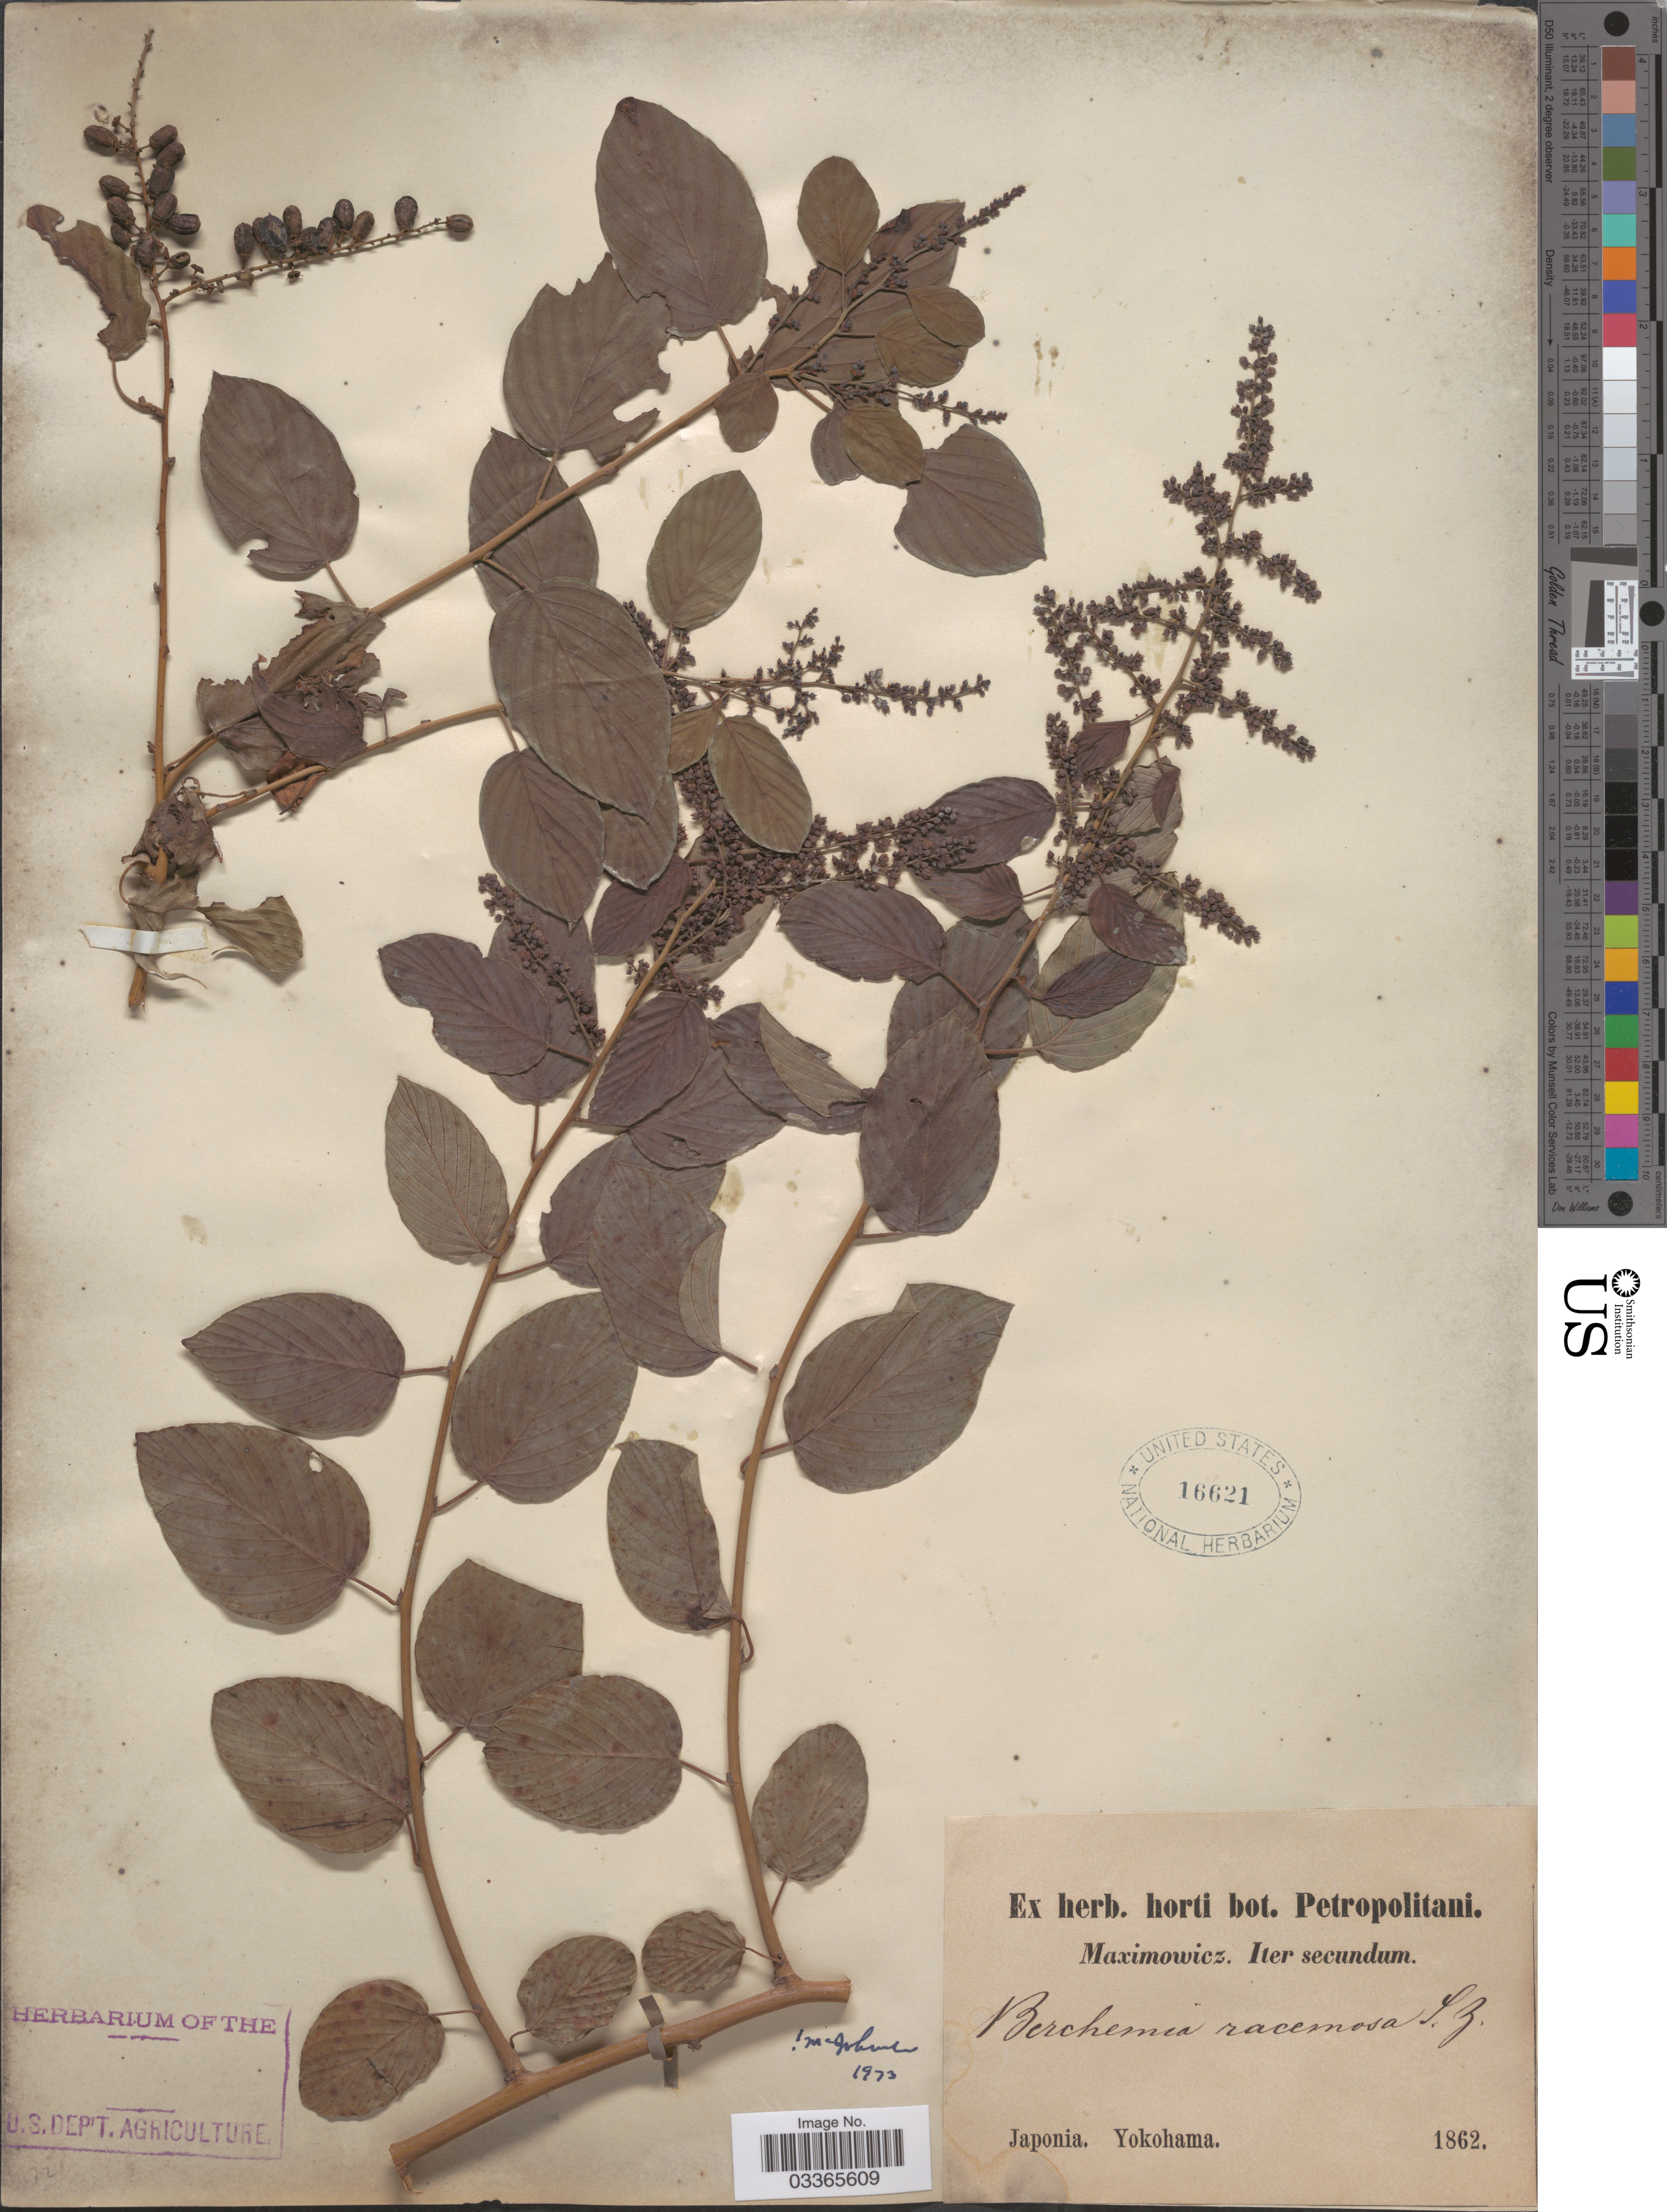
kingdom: Plantae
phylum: Tracheophyta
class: Magnoliopsida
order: Rosales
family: Rhamnaceae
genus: Berchemia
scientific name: Berchemia racemosa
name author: Siebold & Zucc.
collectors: Maximowicz, --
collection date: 1862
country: Japan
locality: Japonia. Yokohama.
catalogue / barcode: US 16621